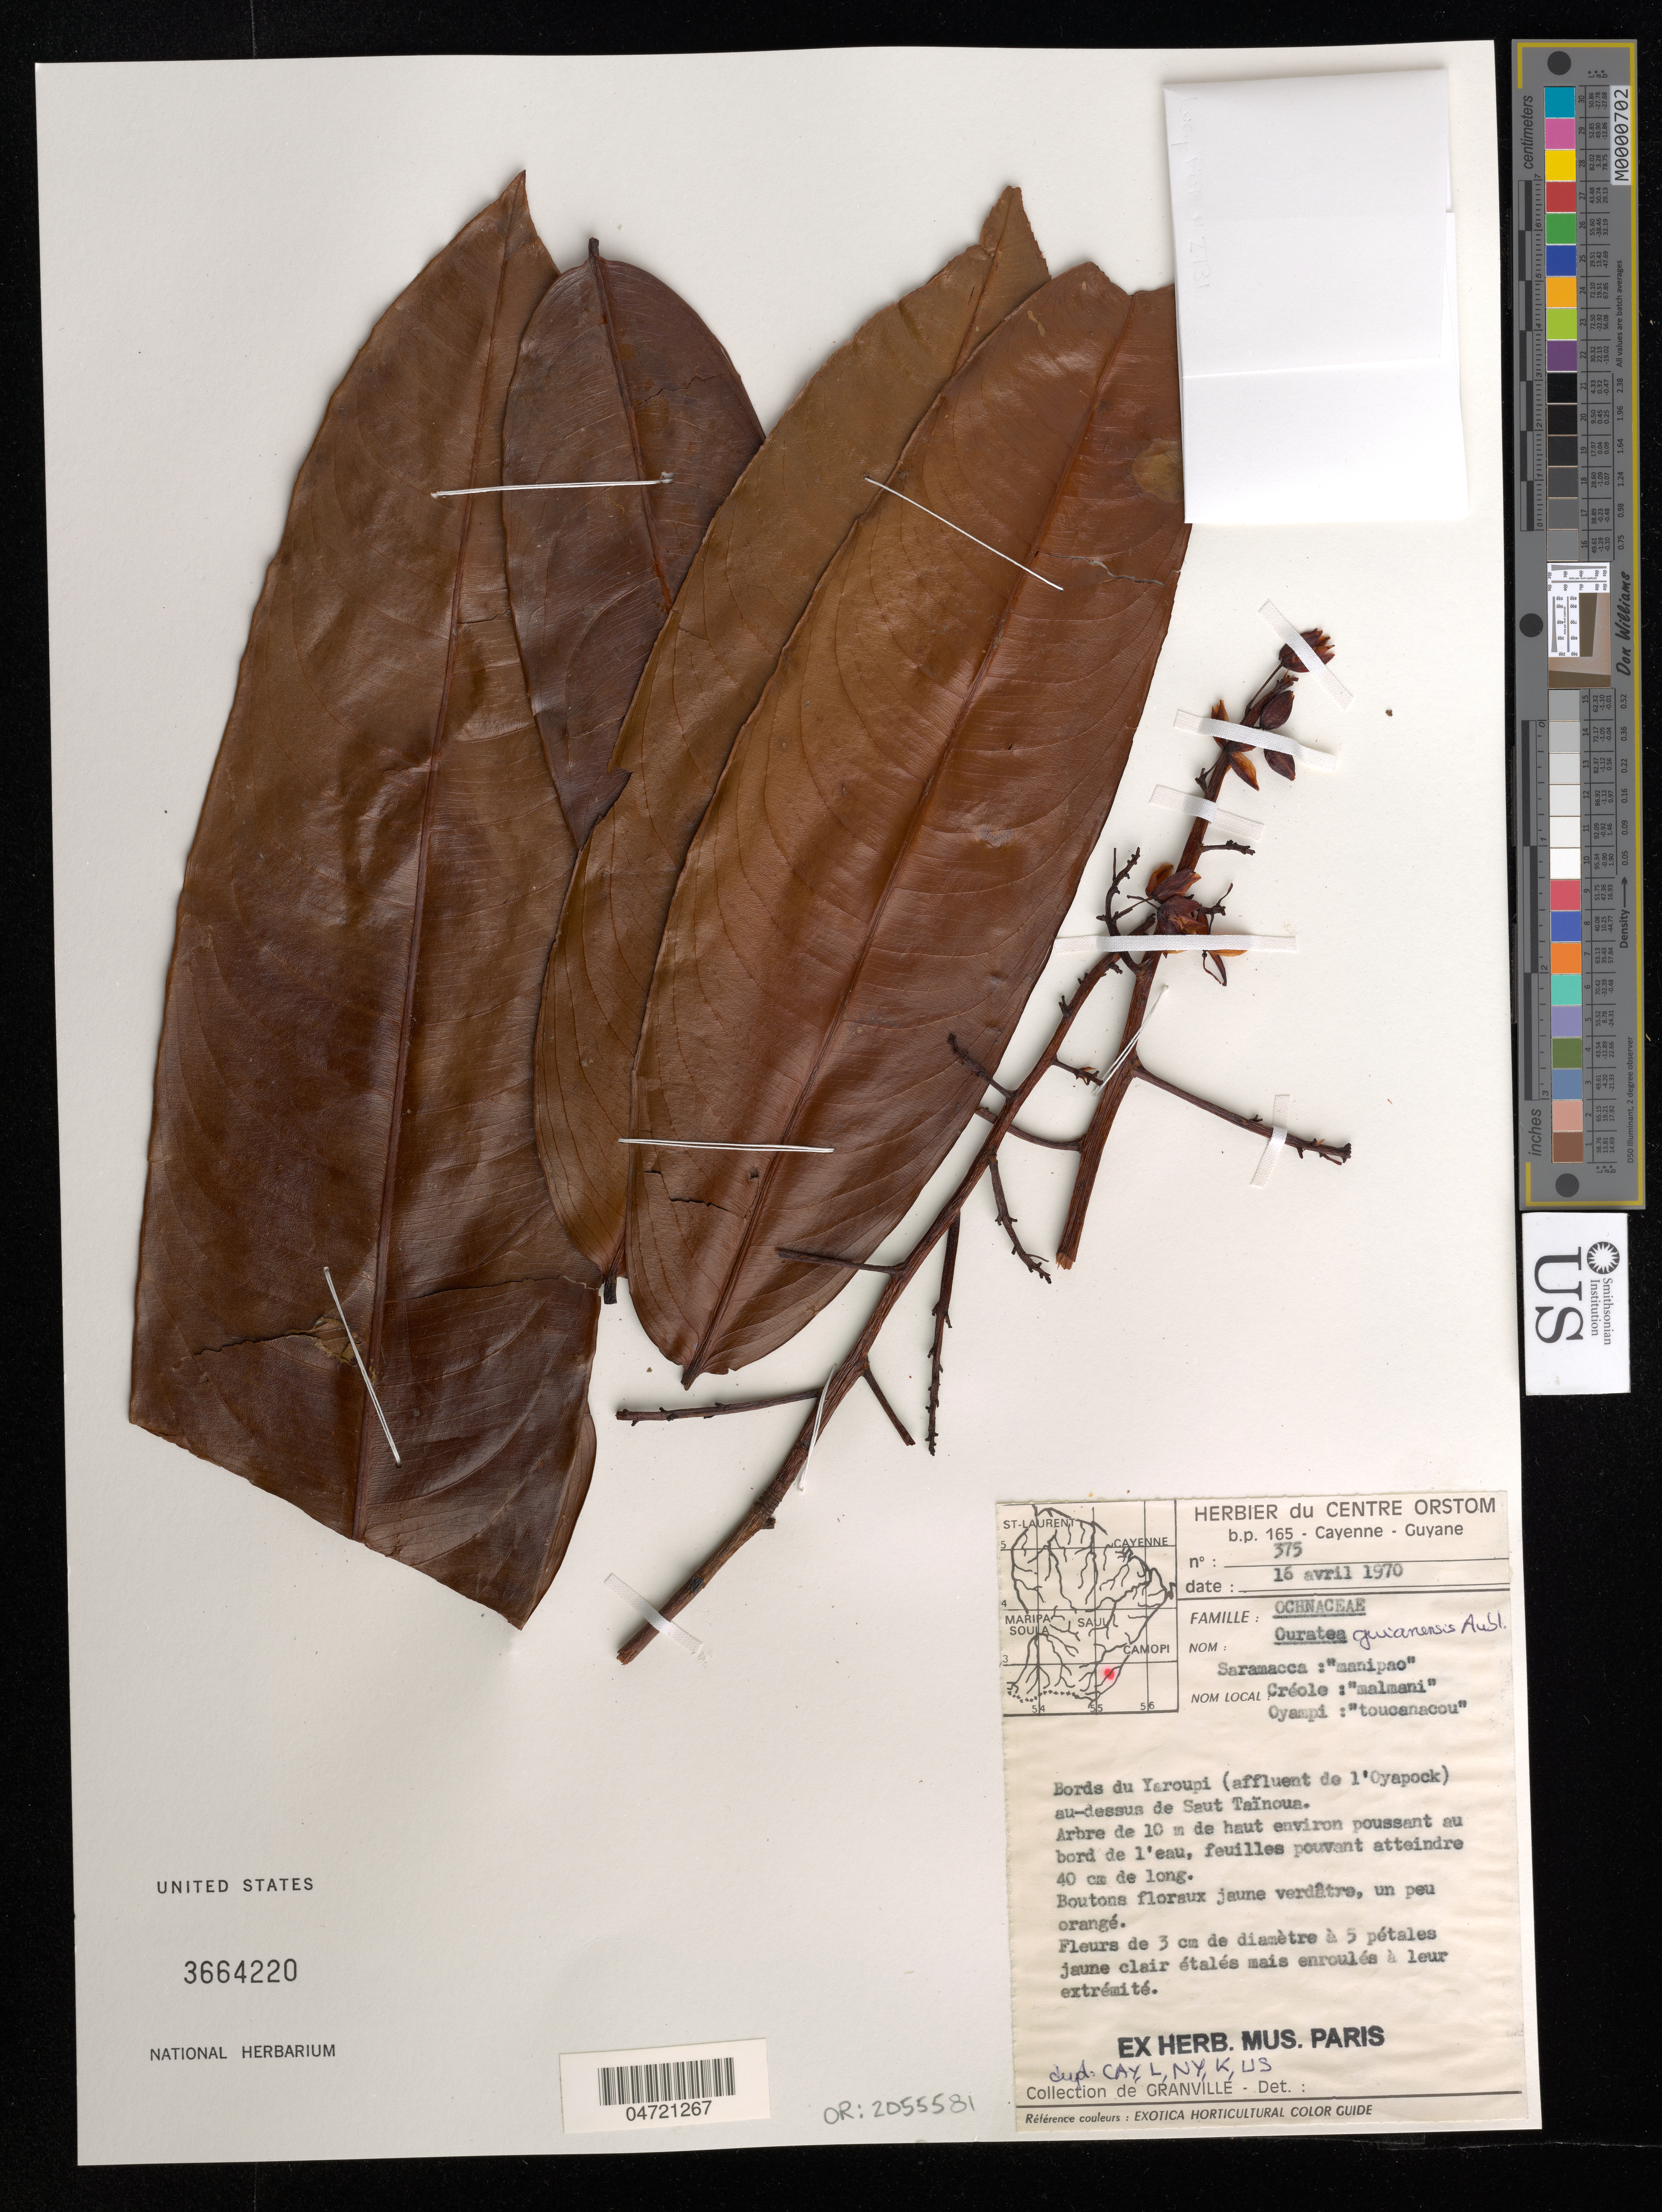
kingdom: Plantae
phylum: Tracheophyta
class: Magnoliopsida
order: Malpighiales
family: Ochnaceae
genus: Ouratea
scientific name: Ouratea guianensis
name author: Aubl.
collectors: J.-J. de Granville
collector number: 375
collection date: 1970-04-16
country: French Guiana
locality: Bords du Yaroupi (affluent de l'Oyapock) au-dessus de Saut Tainoua.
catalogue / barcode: US 3664220